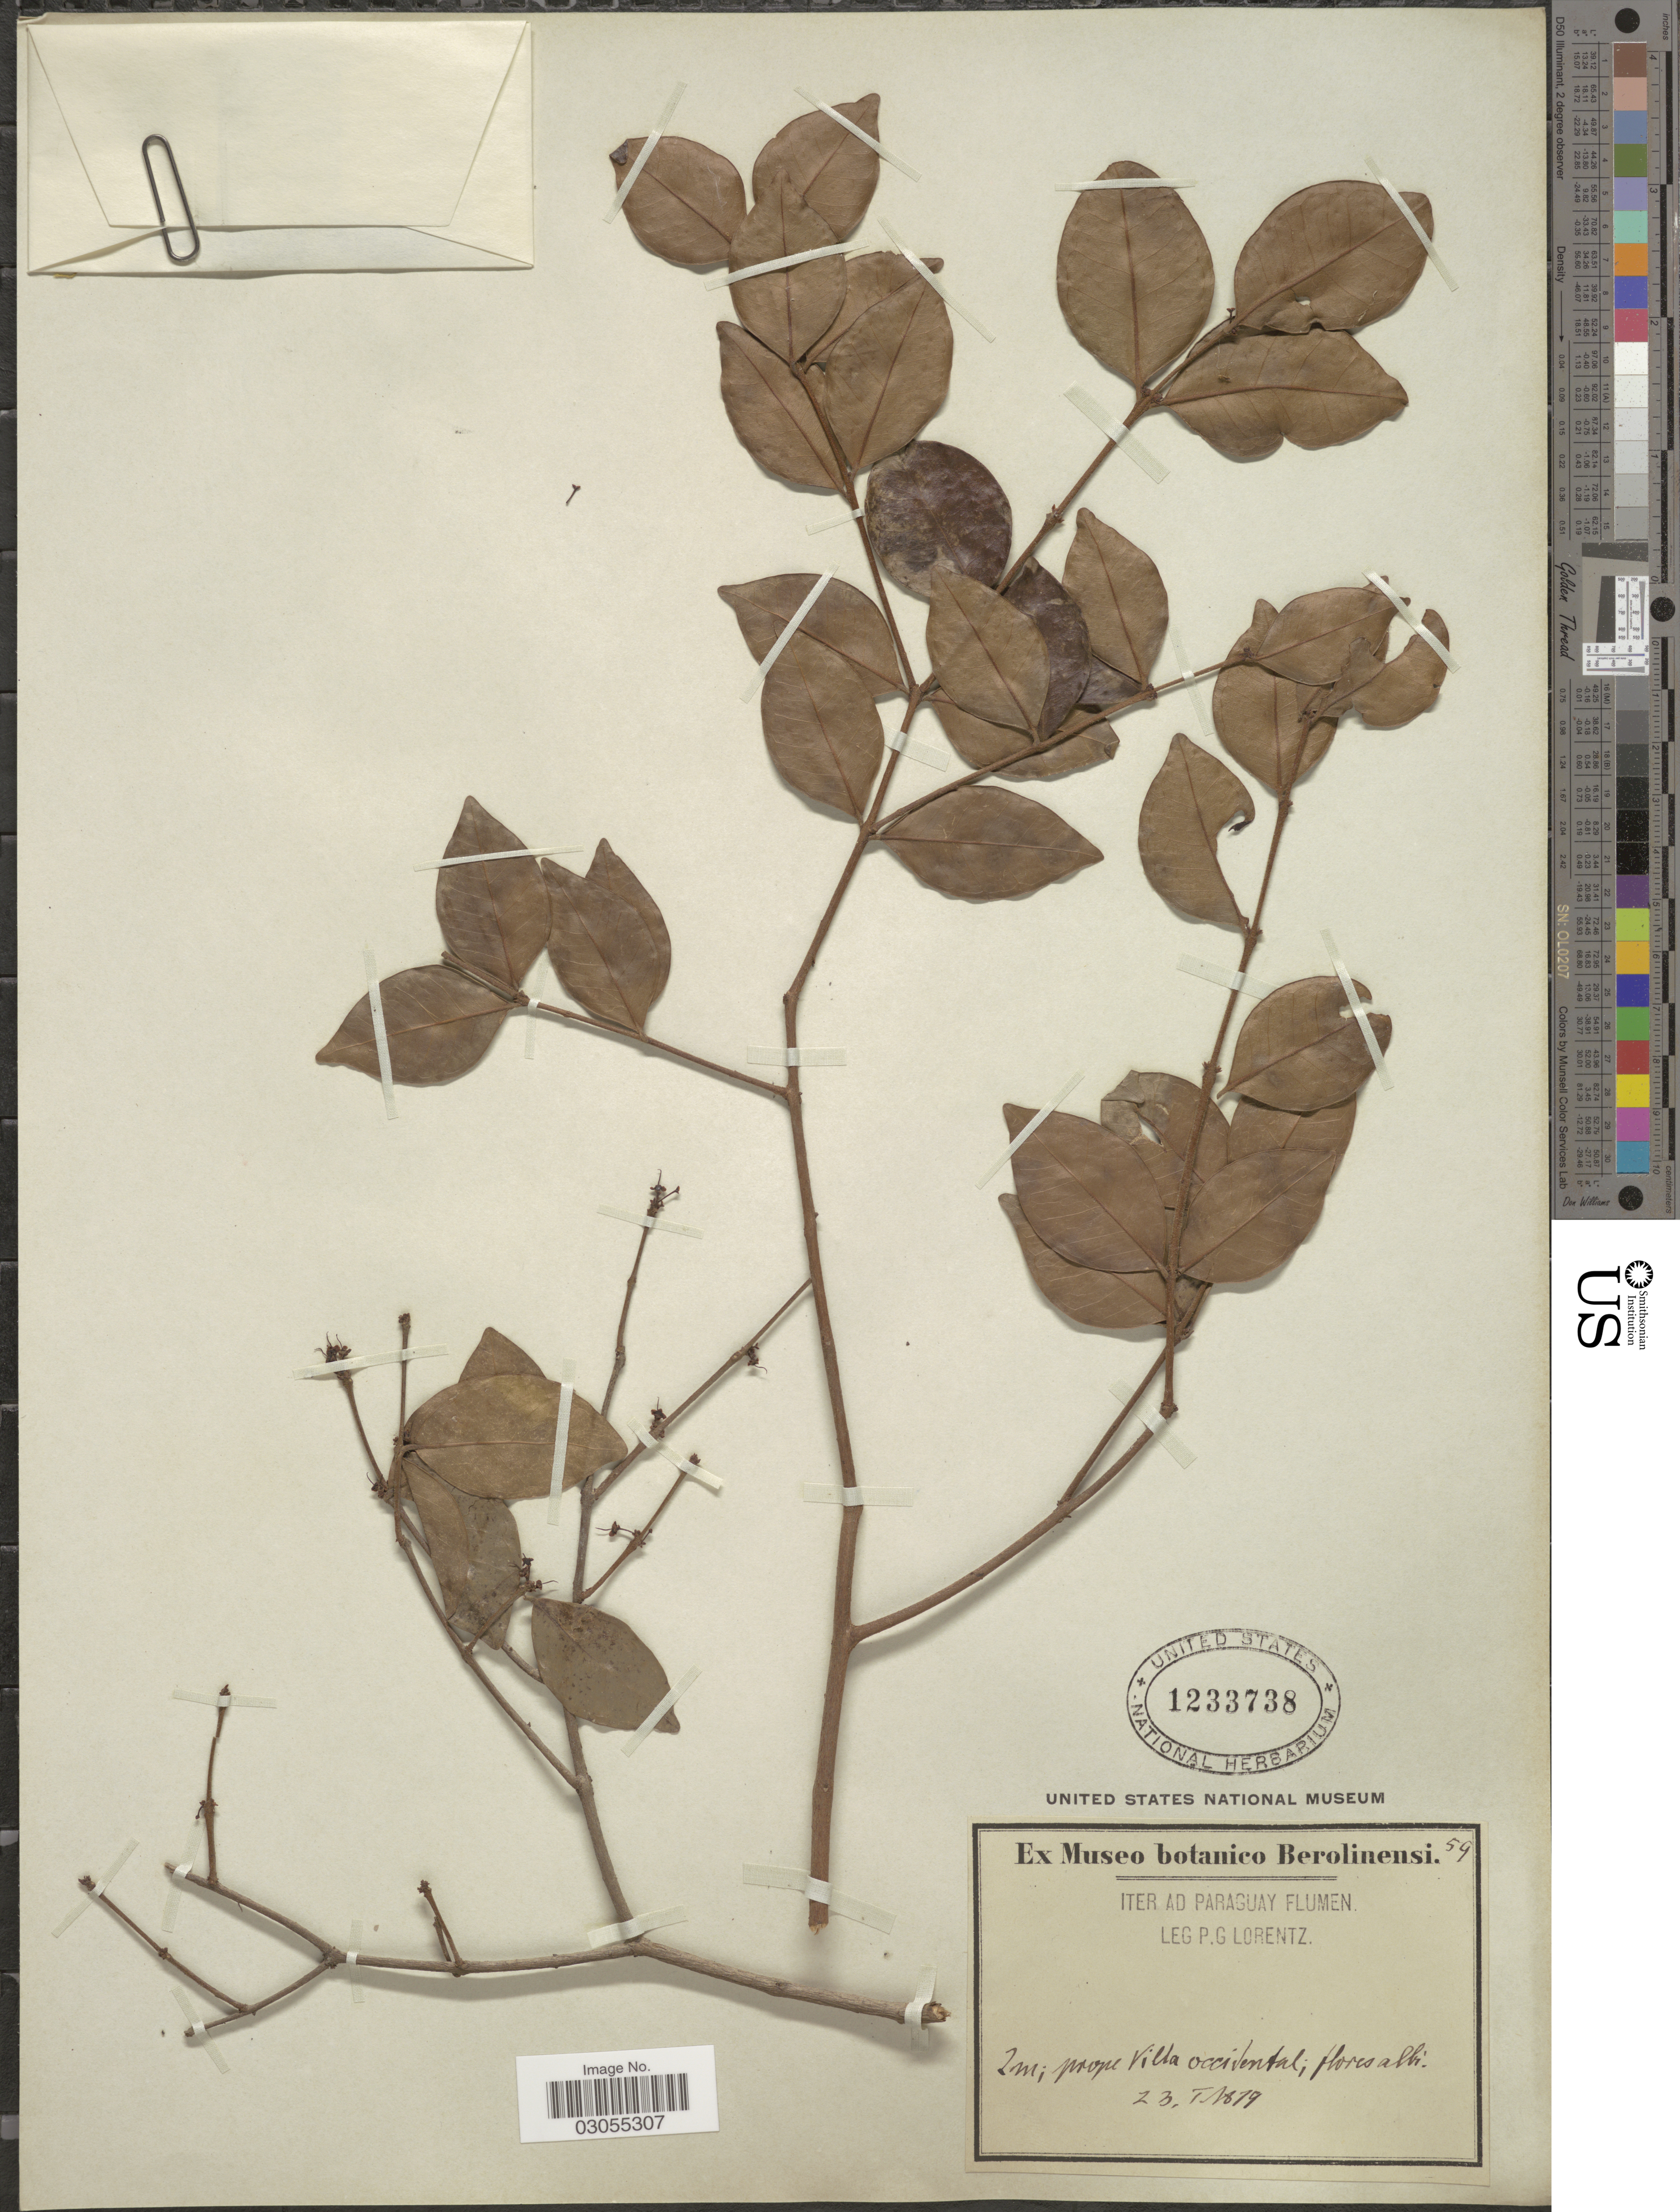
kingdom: Plantae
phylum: Tracheophyta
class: Magnoliopsida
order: Myrtales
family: Myrtaceae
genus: Eugenia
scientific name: Eugenia sp.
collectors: P. G. Lorentz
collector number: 59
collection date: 1879-01-23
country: Paraguay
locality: Paraguay Flumen, prope Villa occidental.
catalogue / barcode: US 1233738